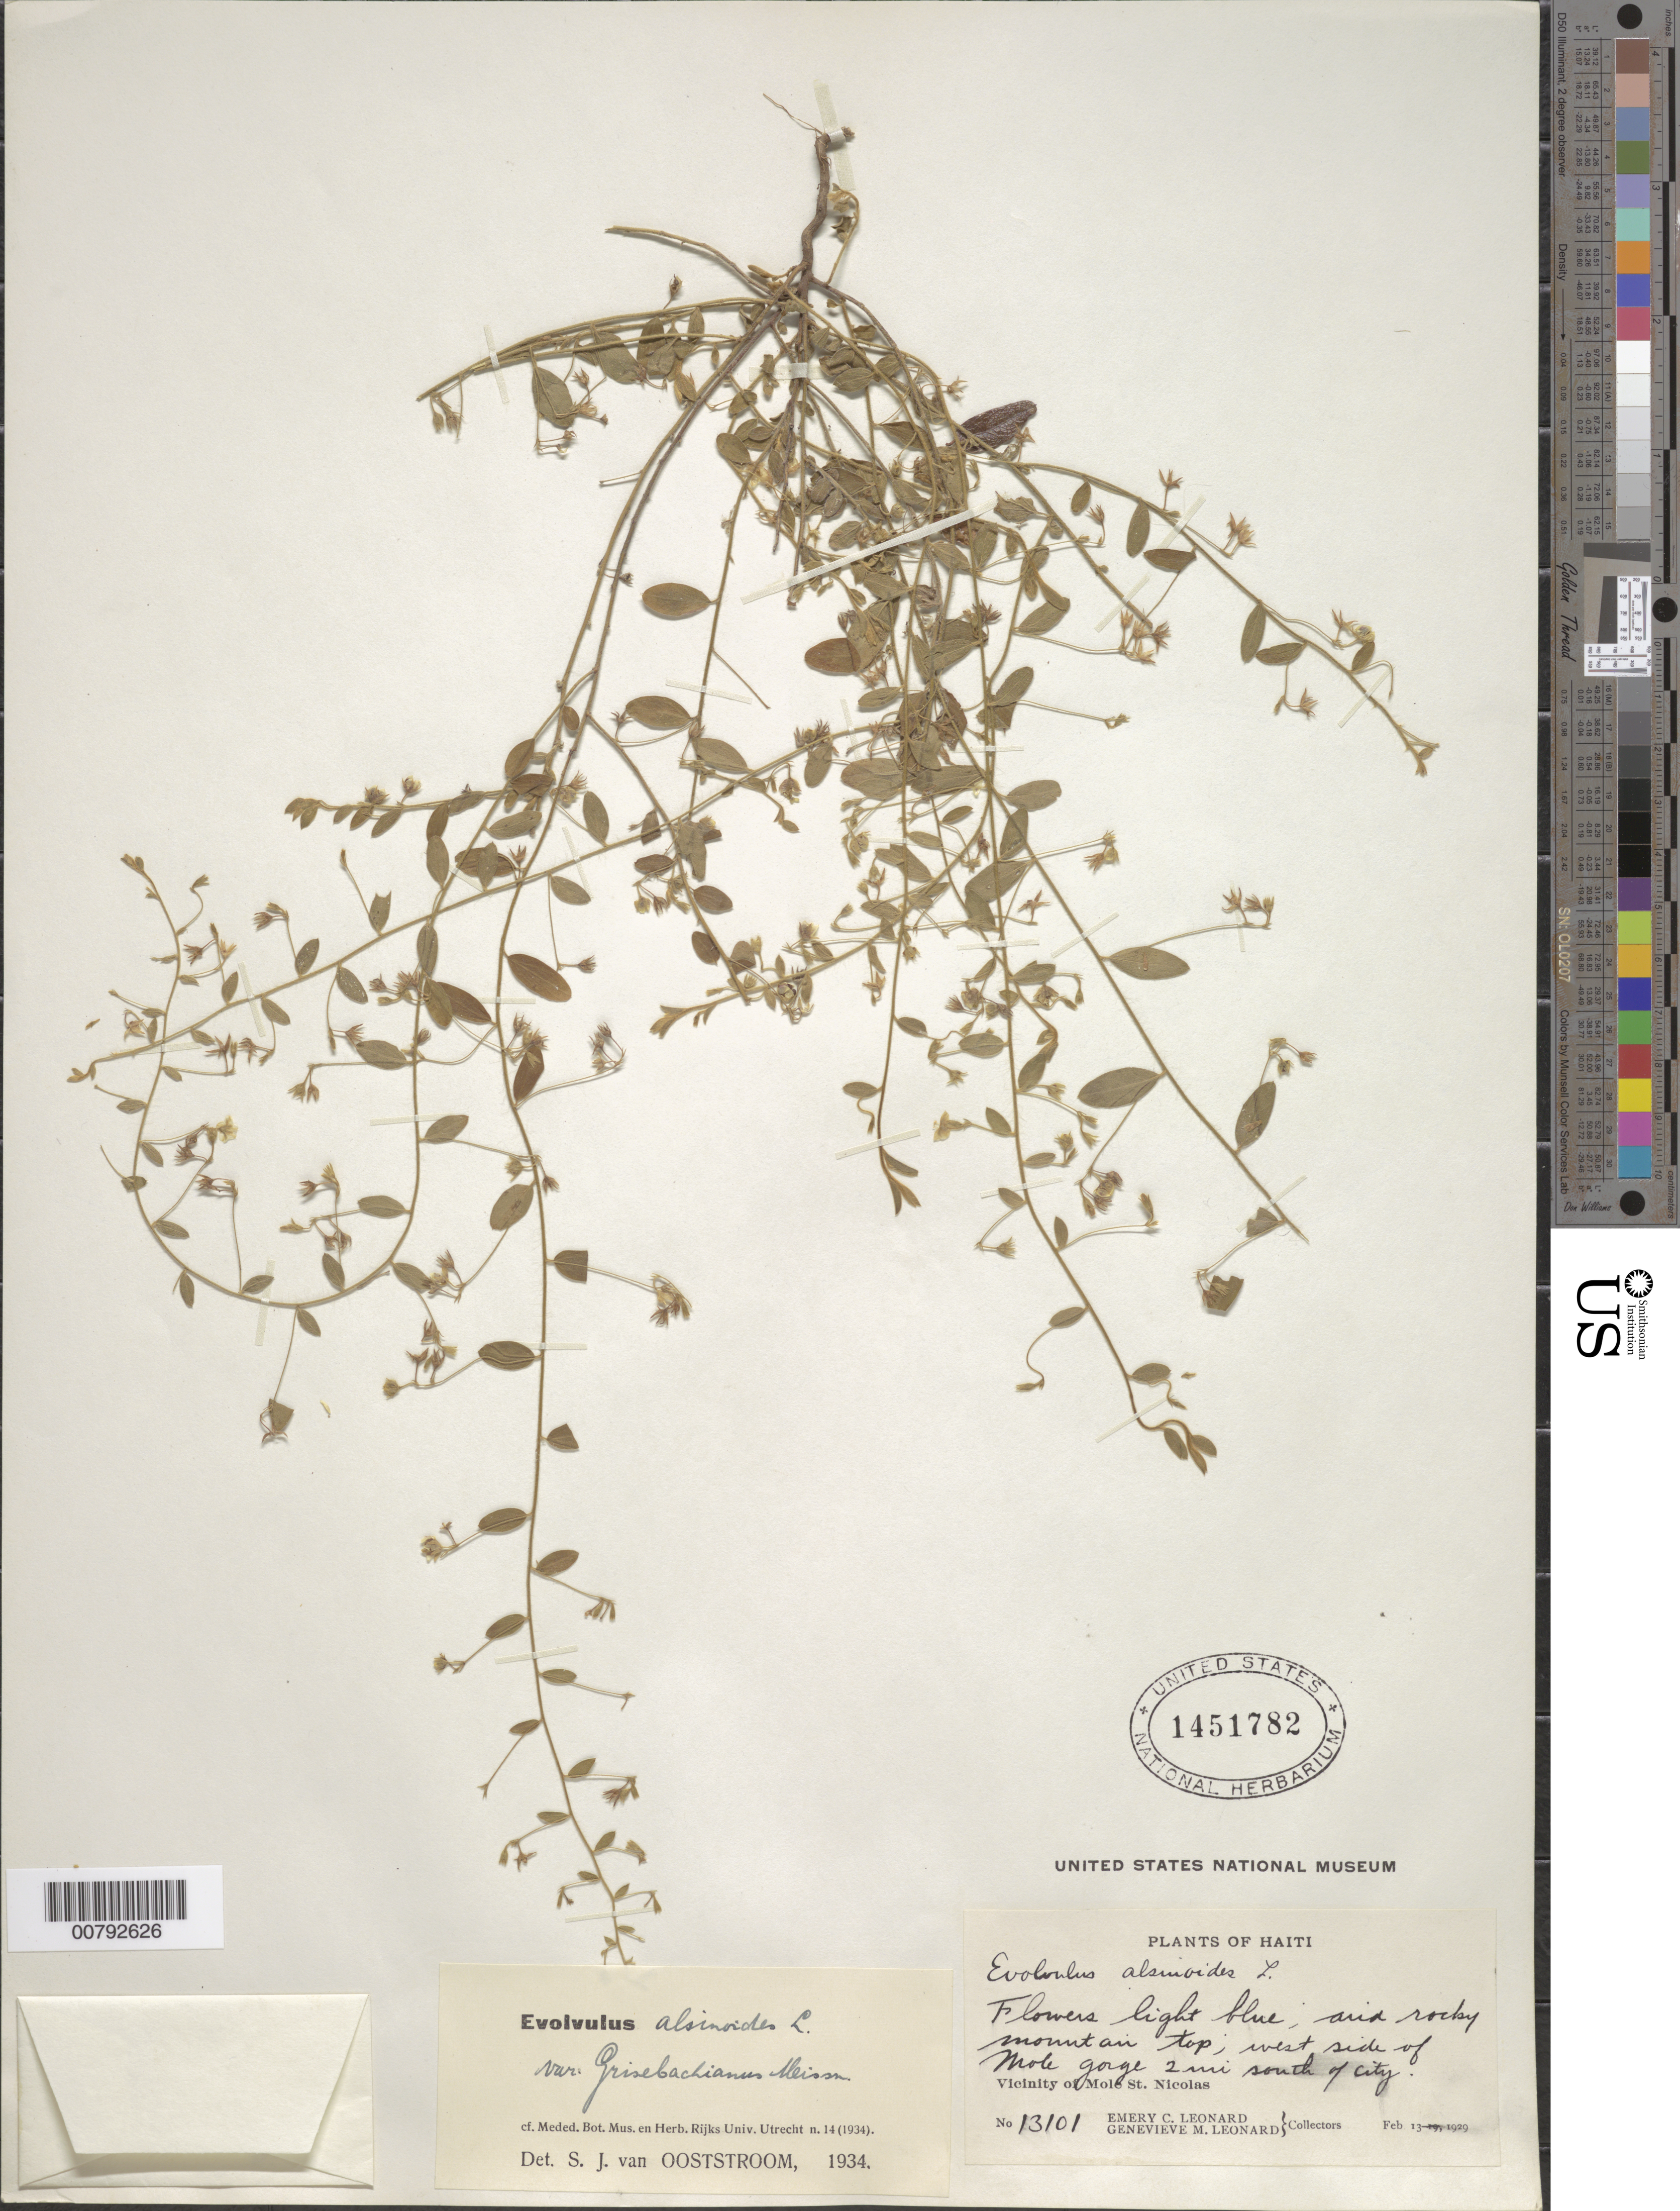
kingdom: Plantae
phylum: Tracheophyta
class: Magnoliopsida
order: Solanales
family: Convolvulaceae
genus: Evolvulus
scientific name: Evolvulus alsinoides var. grisebachianus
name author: Meisn.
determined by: Ooststroom, S. J. van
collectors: E. C. Leonard & G. M. Leonard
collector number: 13101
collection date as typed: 13 Feb 1929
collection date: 1929-02-13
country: Haiti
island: Hispaniola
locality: Vicinity of Mole St. Nicolas, west side of Mole Gorge, 2 miles south of city.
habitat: Arid rocky mountain top.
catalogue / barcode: US 1451782